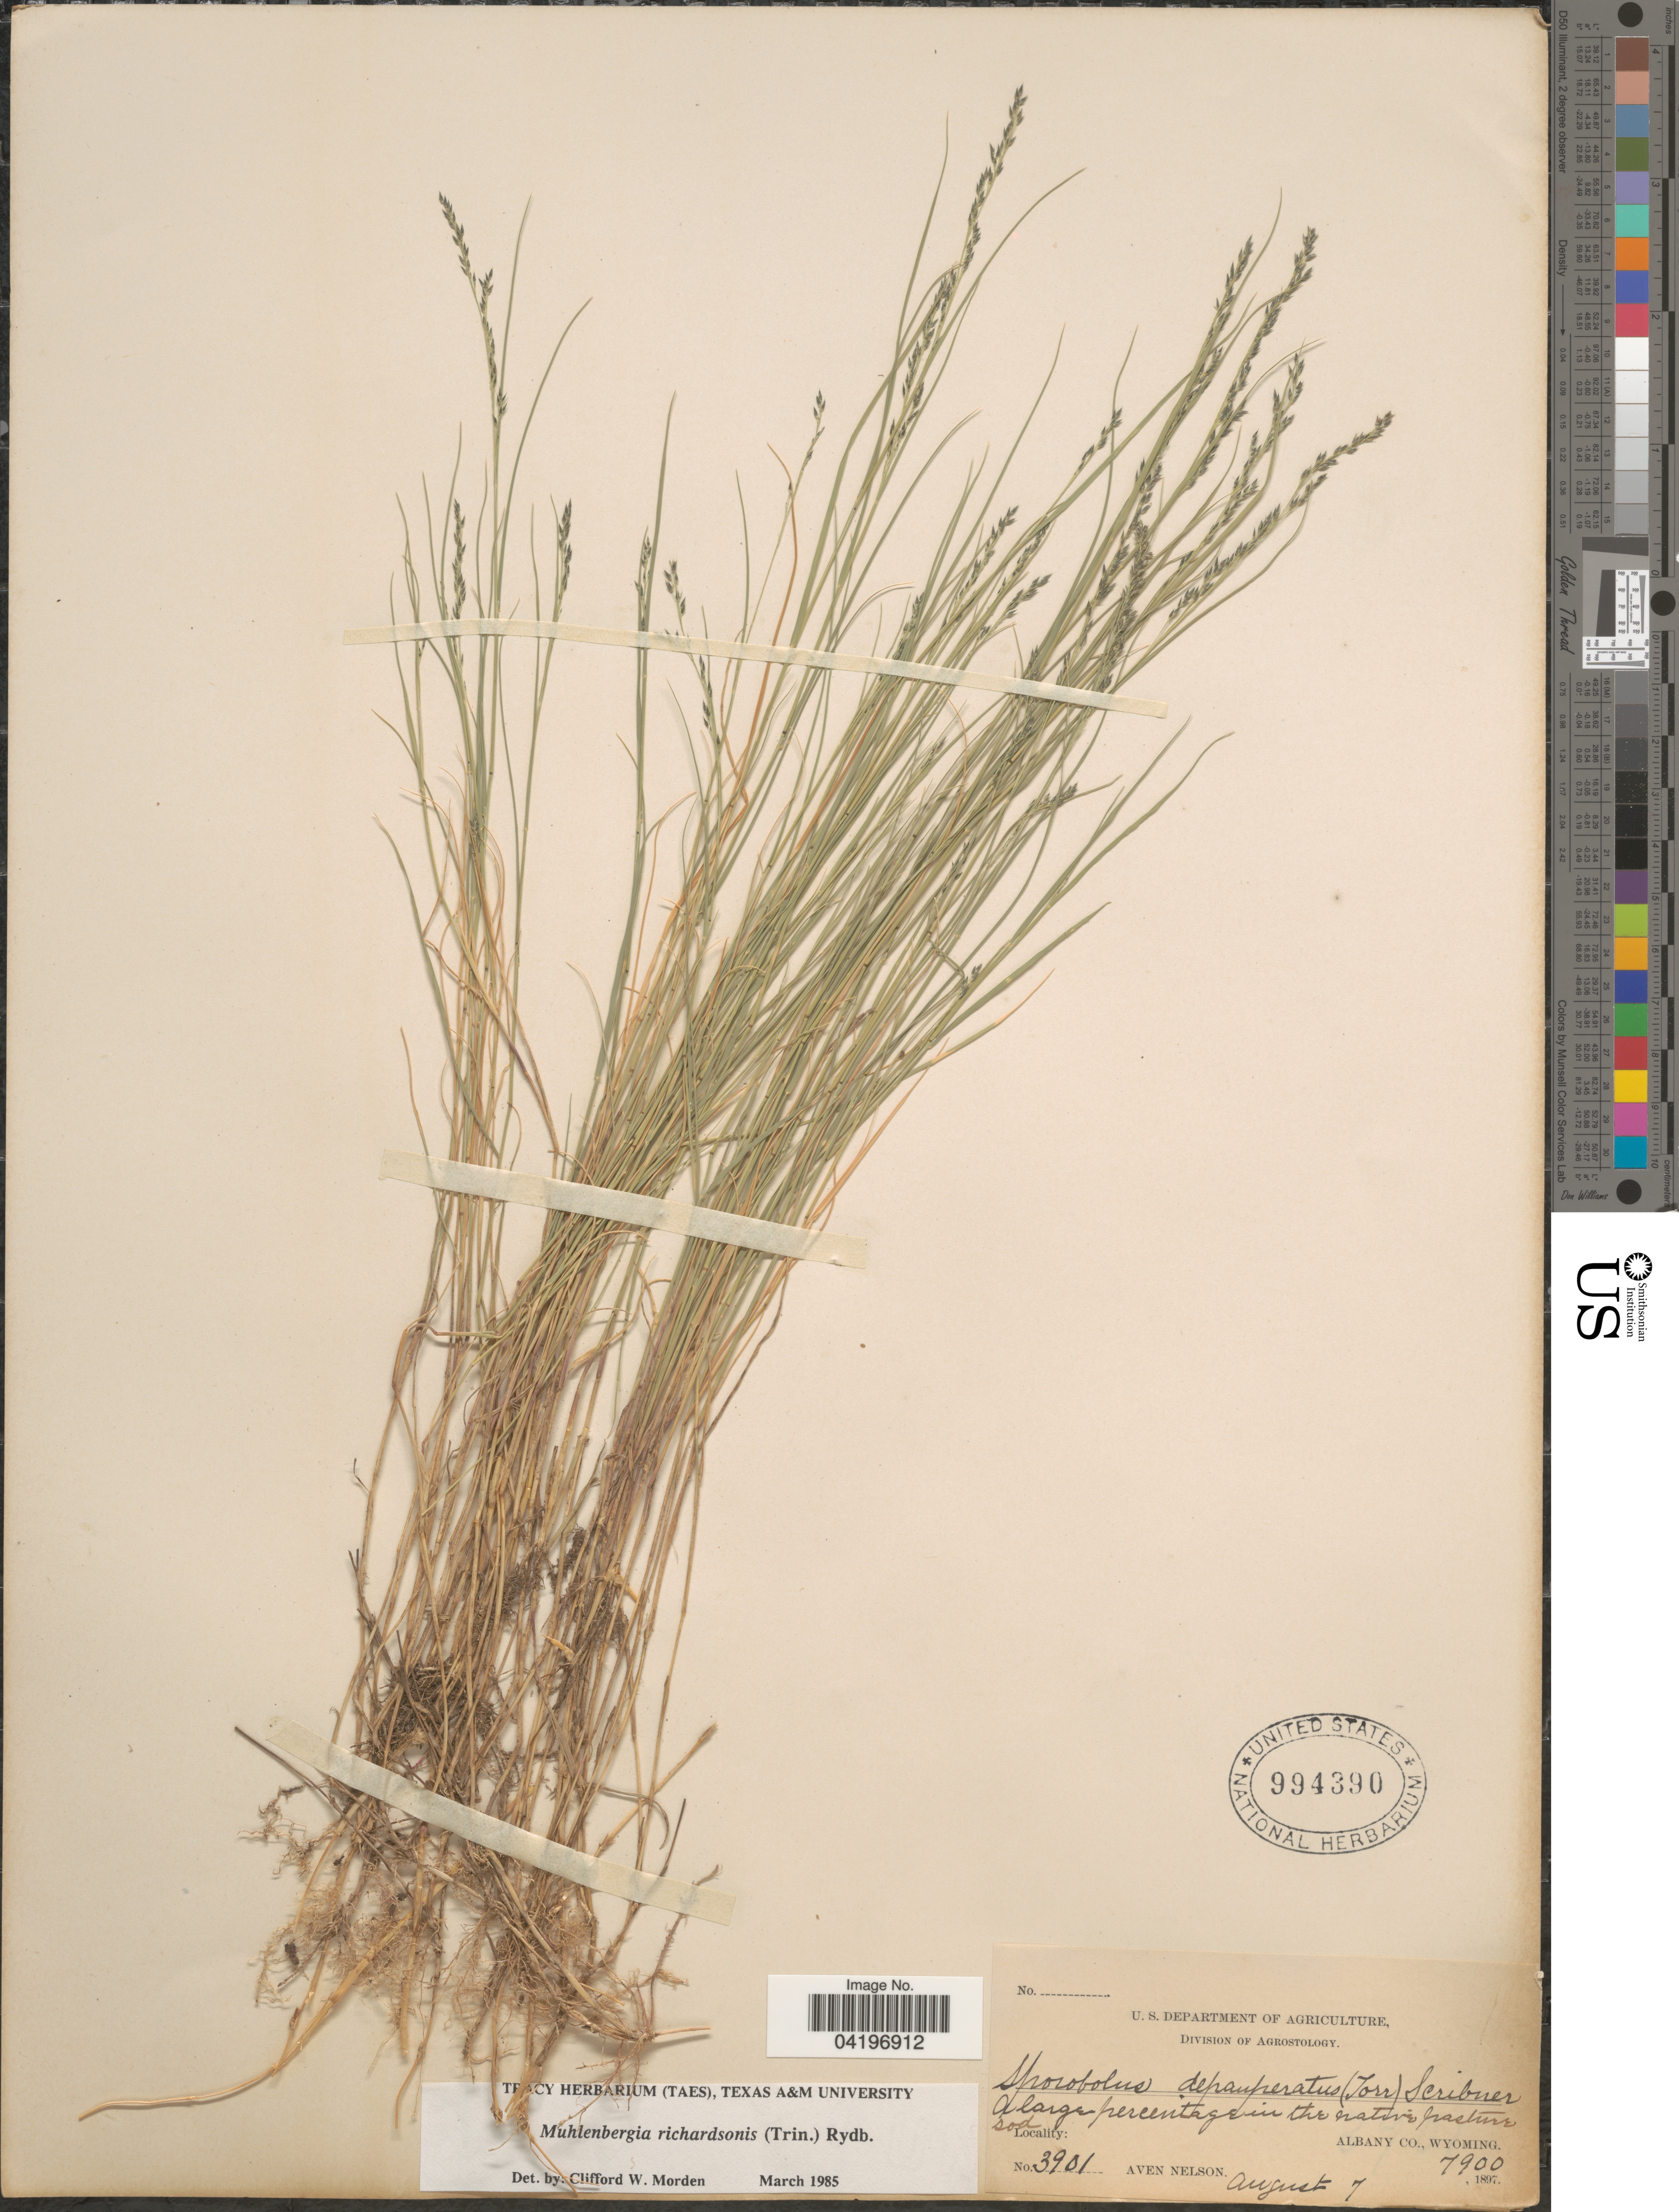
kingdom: Plantae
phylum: Tracheophyta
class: Liliopsida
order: Poales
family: Poaceae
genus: Muhlenbergia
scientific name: Muhlenbergia richardsonis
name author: (Trin.) Rydb.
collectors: A. Nelson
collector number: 3901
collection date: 1897-08-07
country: United States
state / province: Wyoming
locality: Albany Co.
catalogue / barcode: US 994390